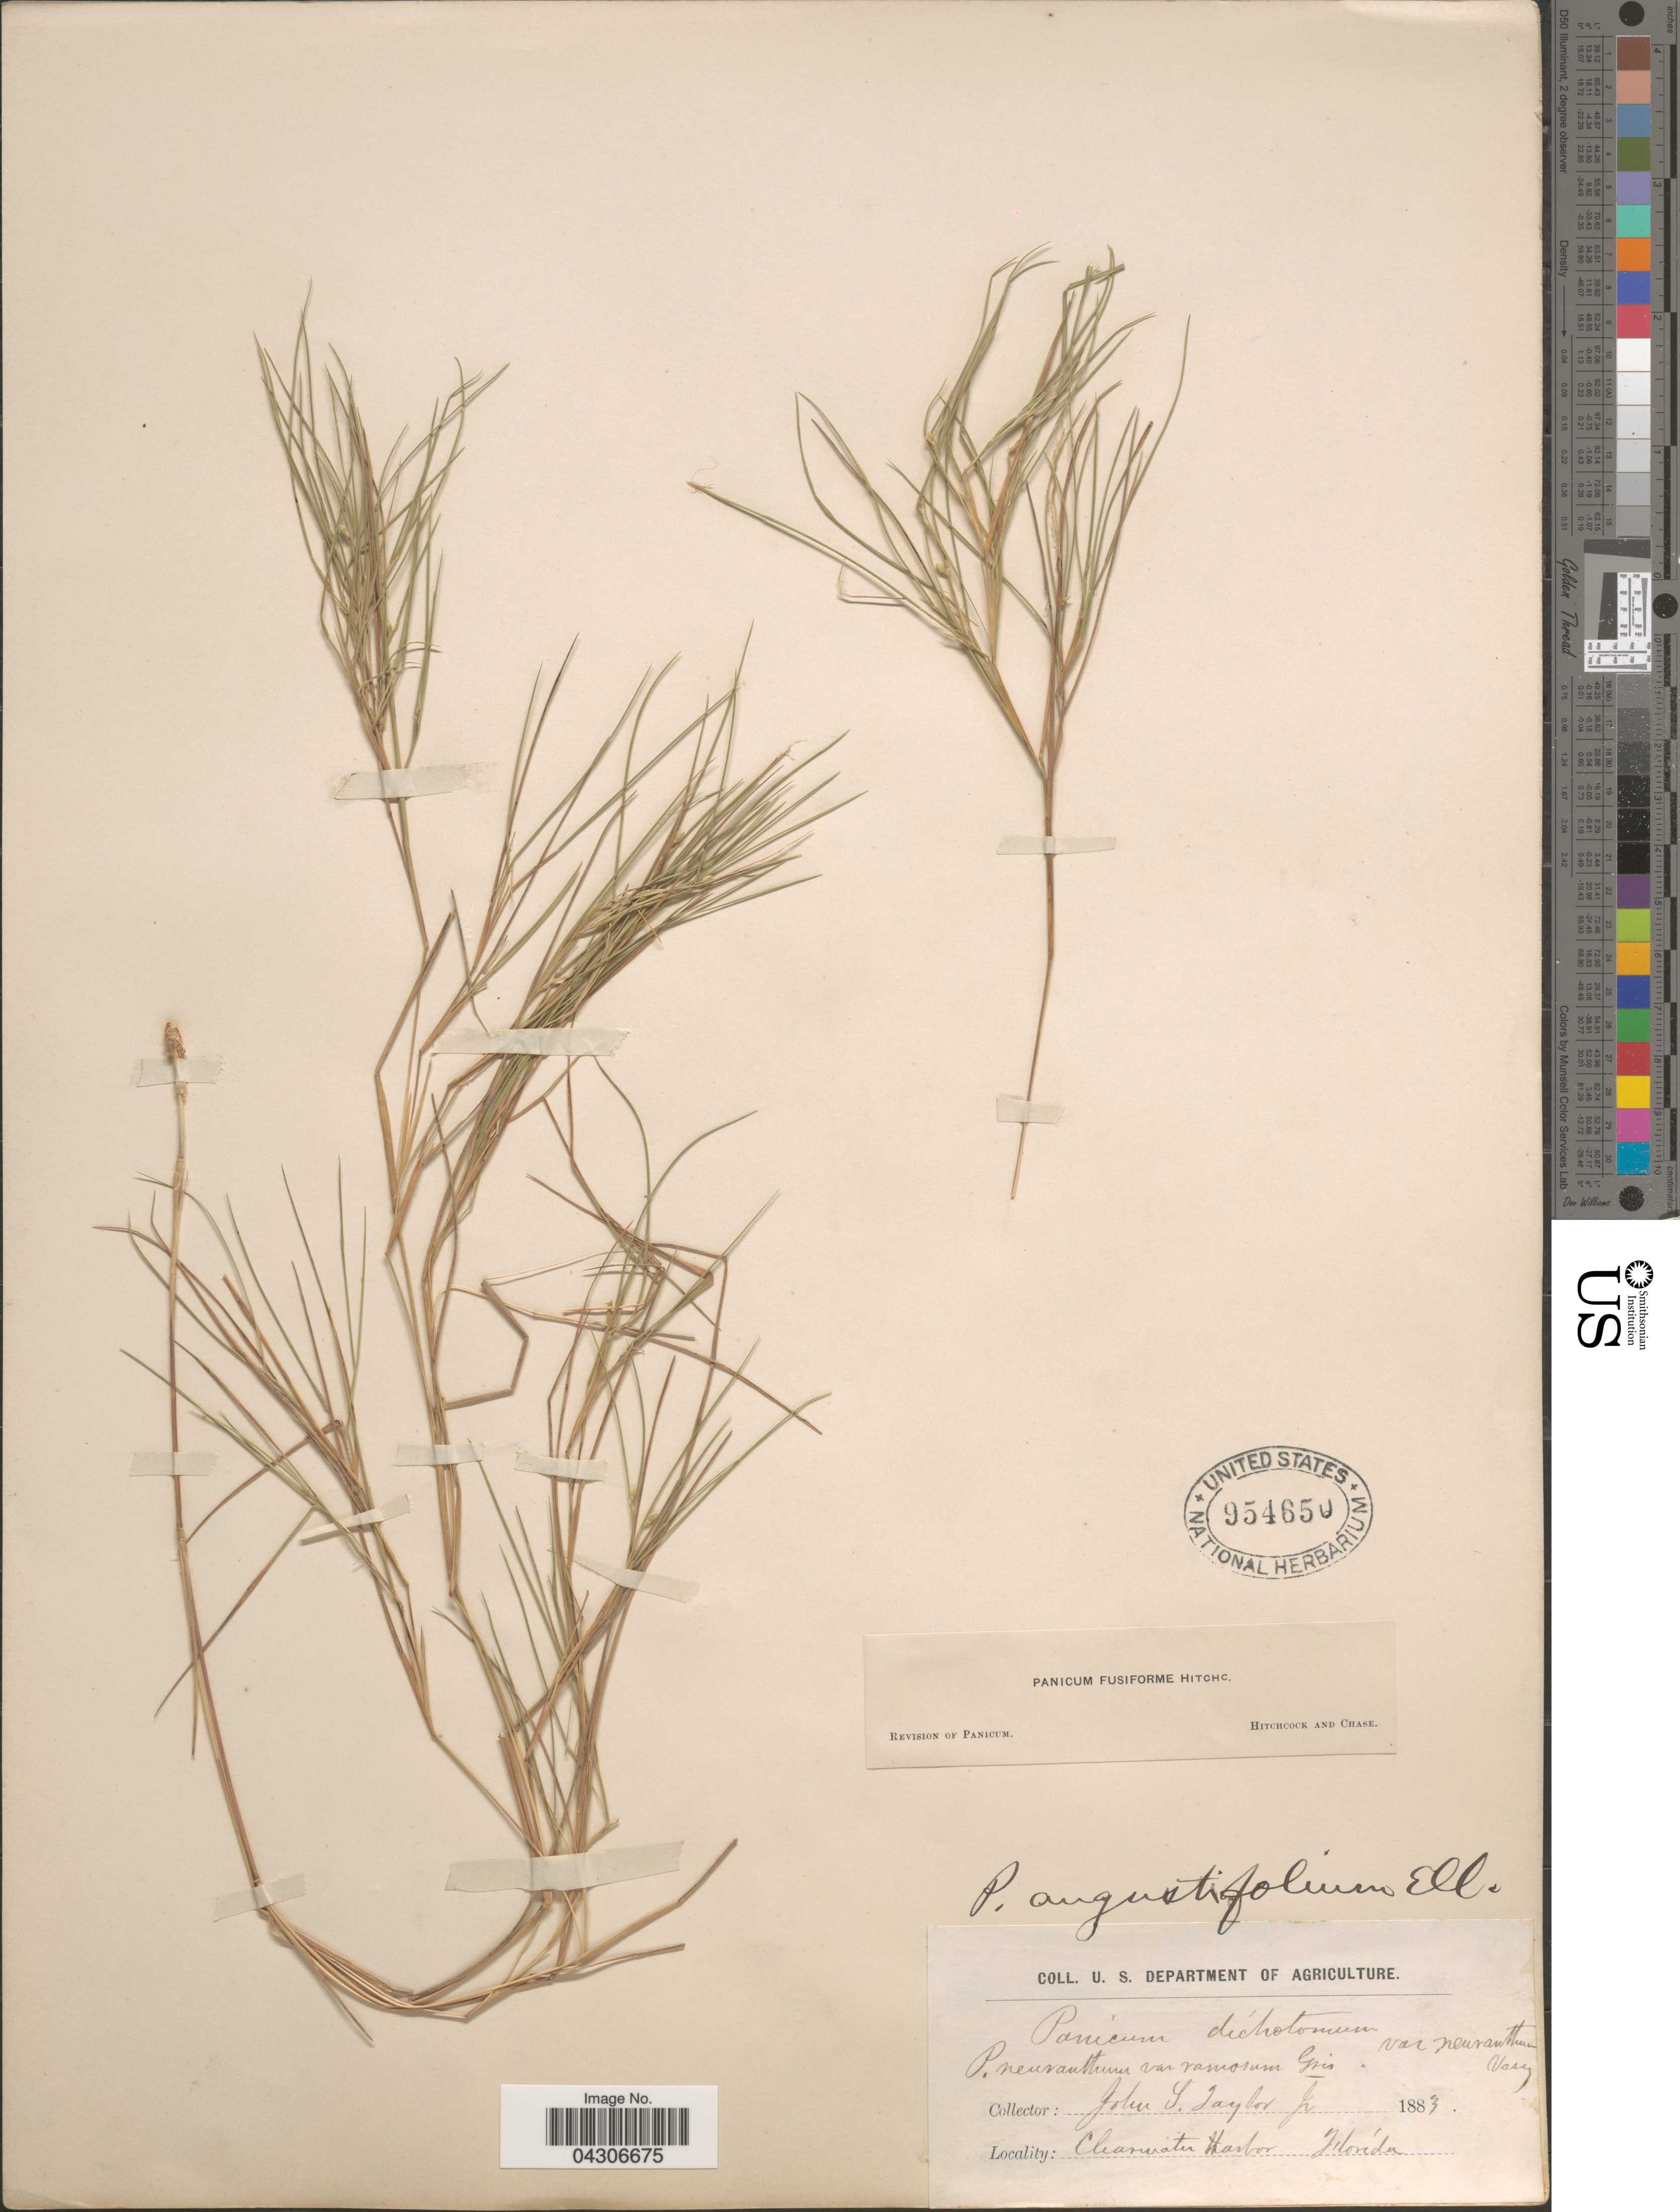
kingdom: Plantae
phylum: Tracheophyta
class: Liliopsida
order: Poales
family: Poaceae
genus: Dichanthelium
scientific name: Dichanthelium aciculare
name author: (Desv. ex Poir.) Gould & C.A. Clark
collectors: J. L. Taylor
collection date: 1883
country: United States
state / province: Florida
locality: Clearwater Harbor.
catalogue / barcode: US 954650